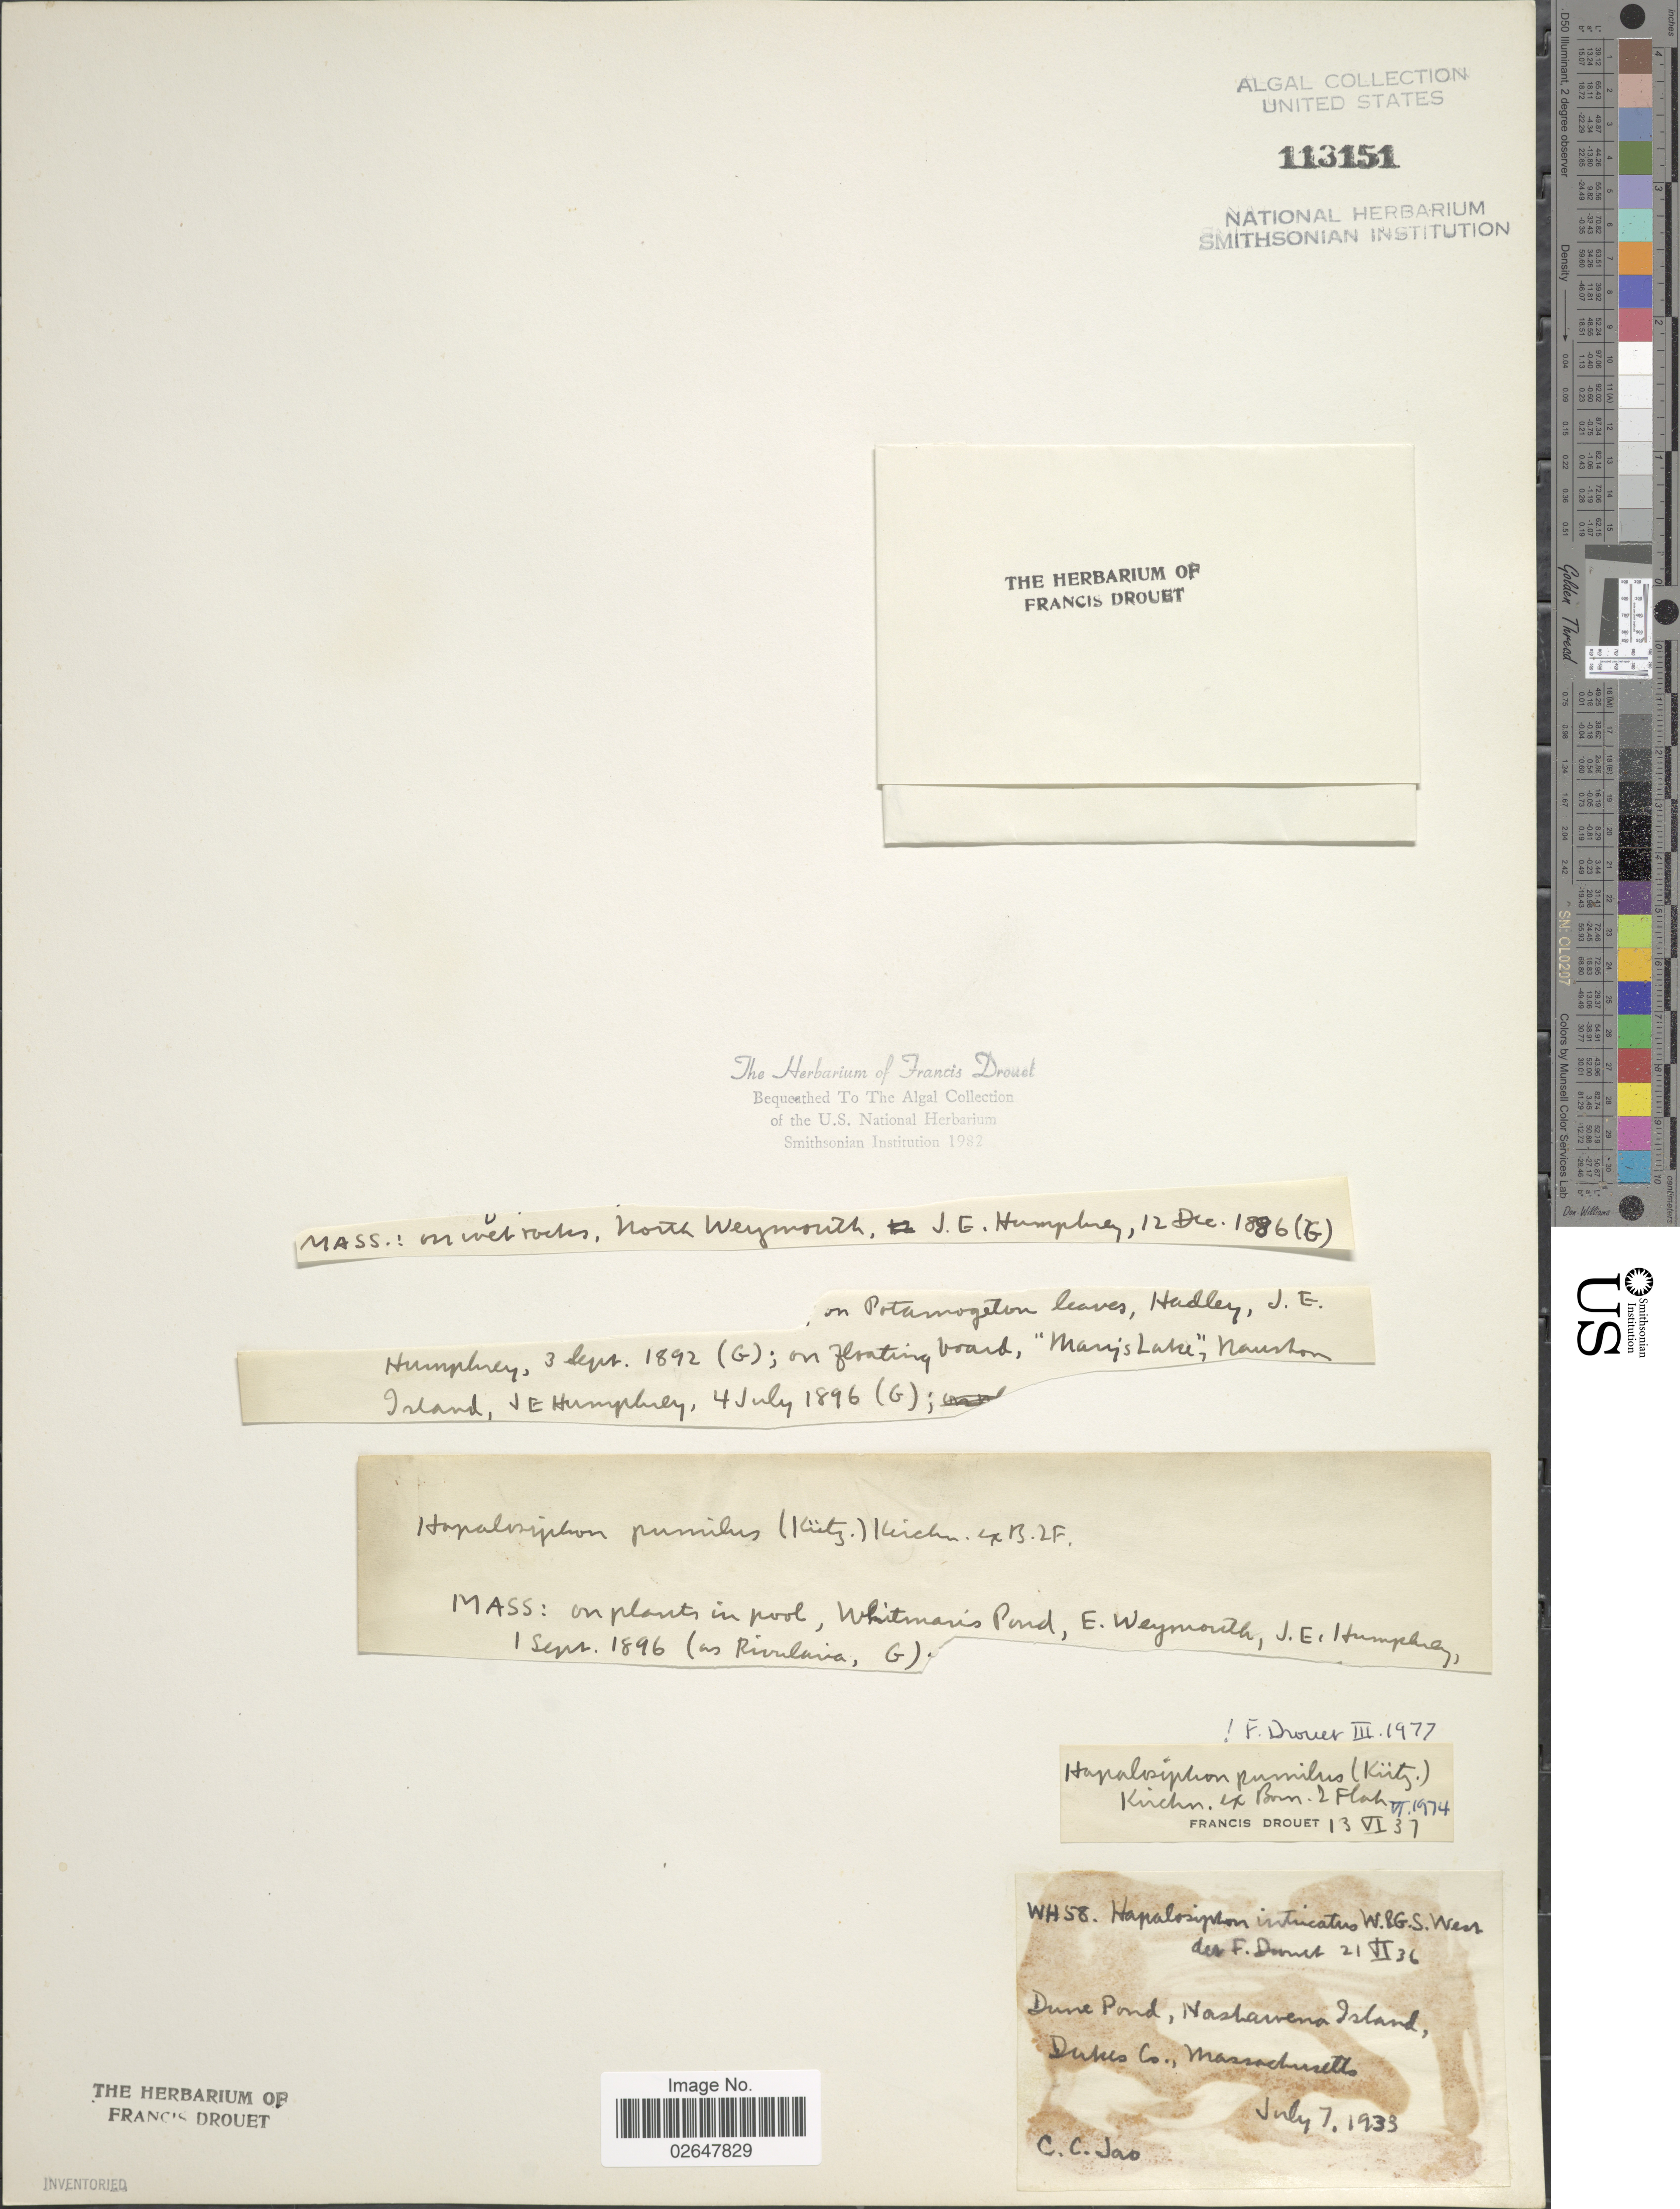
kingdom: Bacteria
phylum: Cyanobacteria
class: Cyanobacteriia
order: Cyanobacteriales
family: Stigonemataceae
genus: Stigonema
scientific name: Stigonema muscicola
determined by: Drouet, F. E.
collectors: C.-C. Jao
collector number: Wh58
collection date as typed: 07 Jul 1933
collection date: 1933-07-07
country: United States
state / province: Massachusetts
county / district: Dukes County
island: Nashawena Island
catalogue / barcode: US 113151